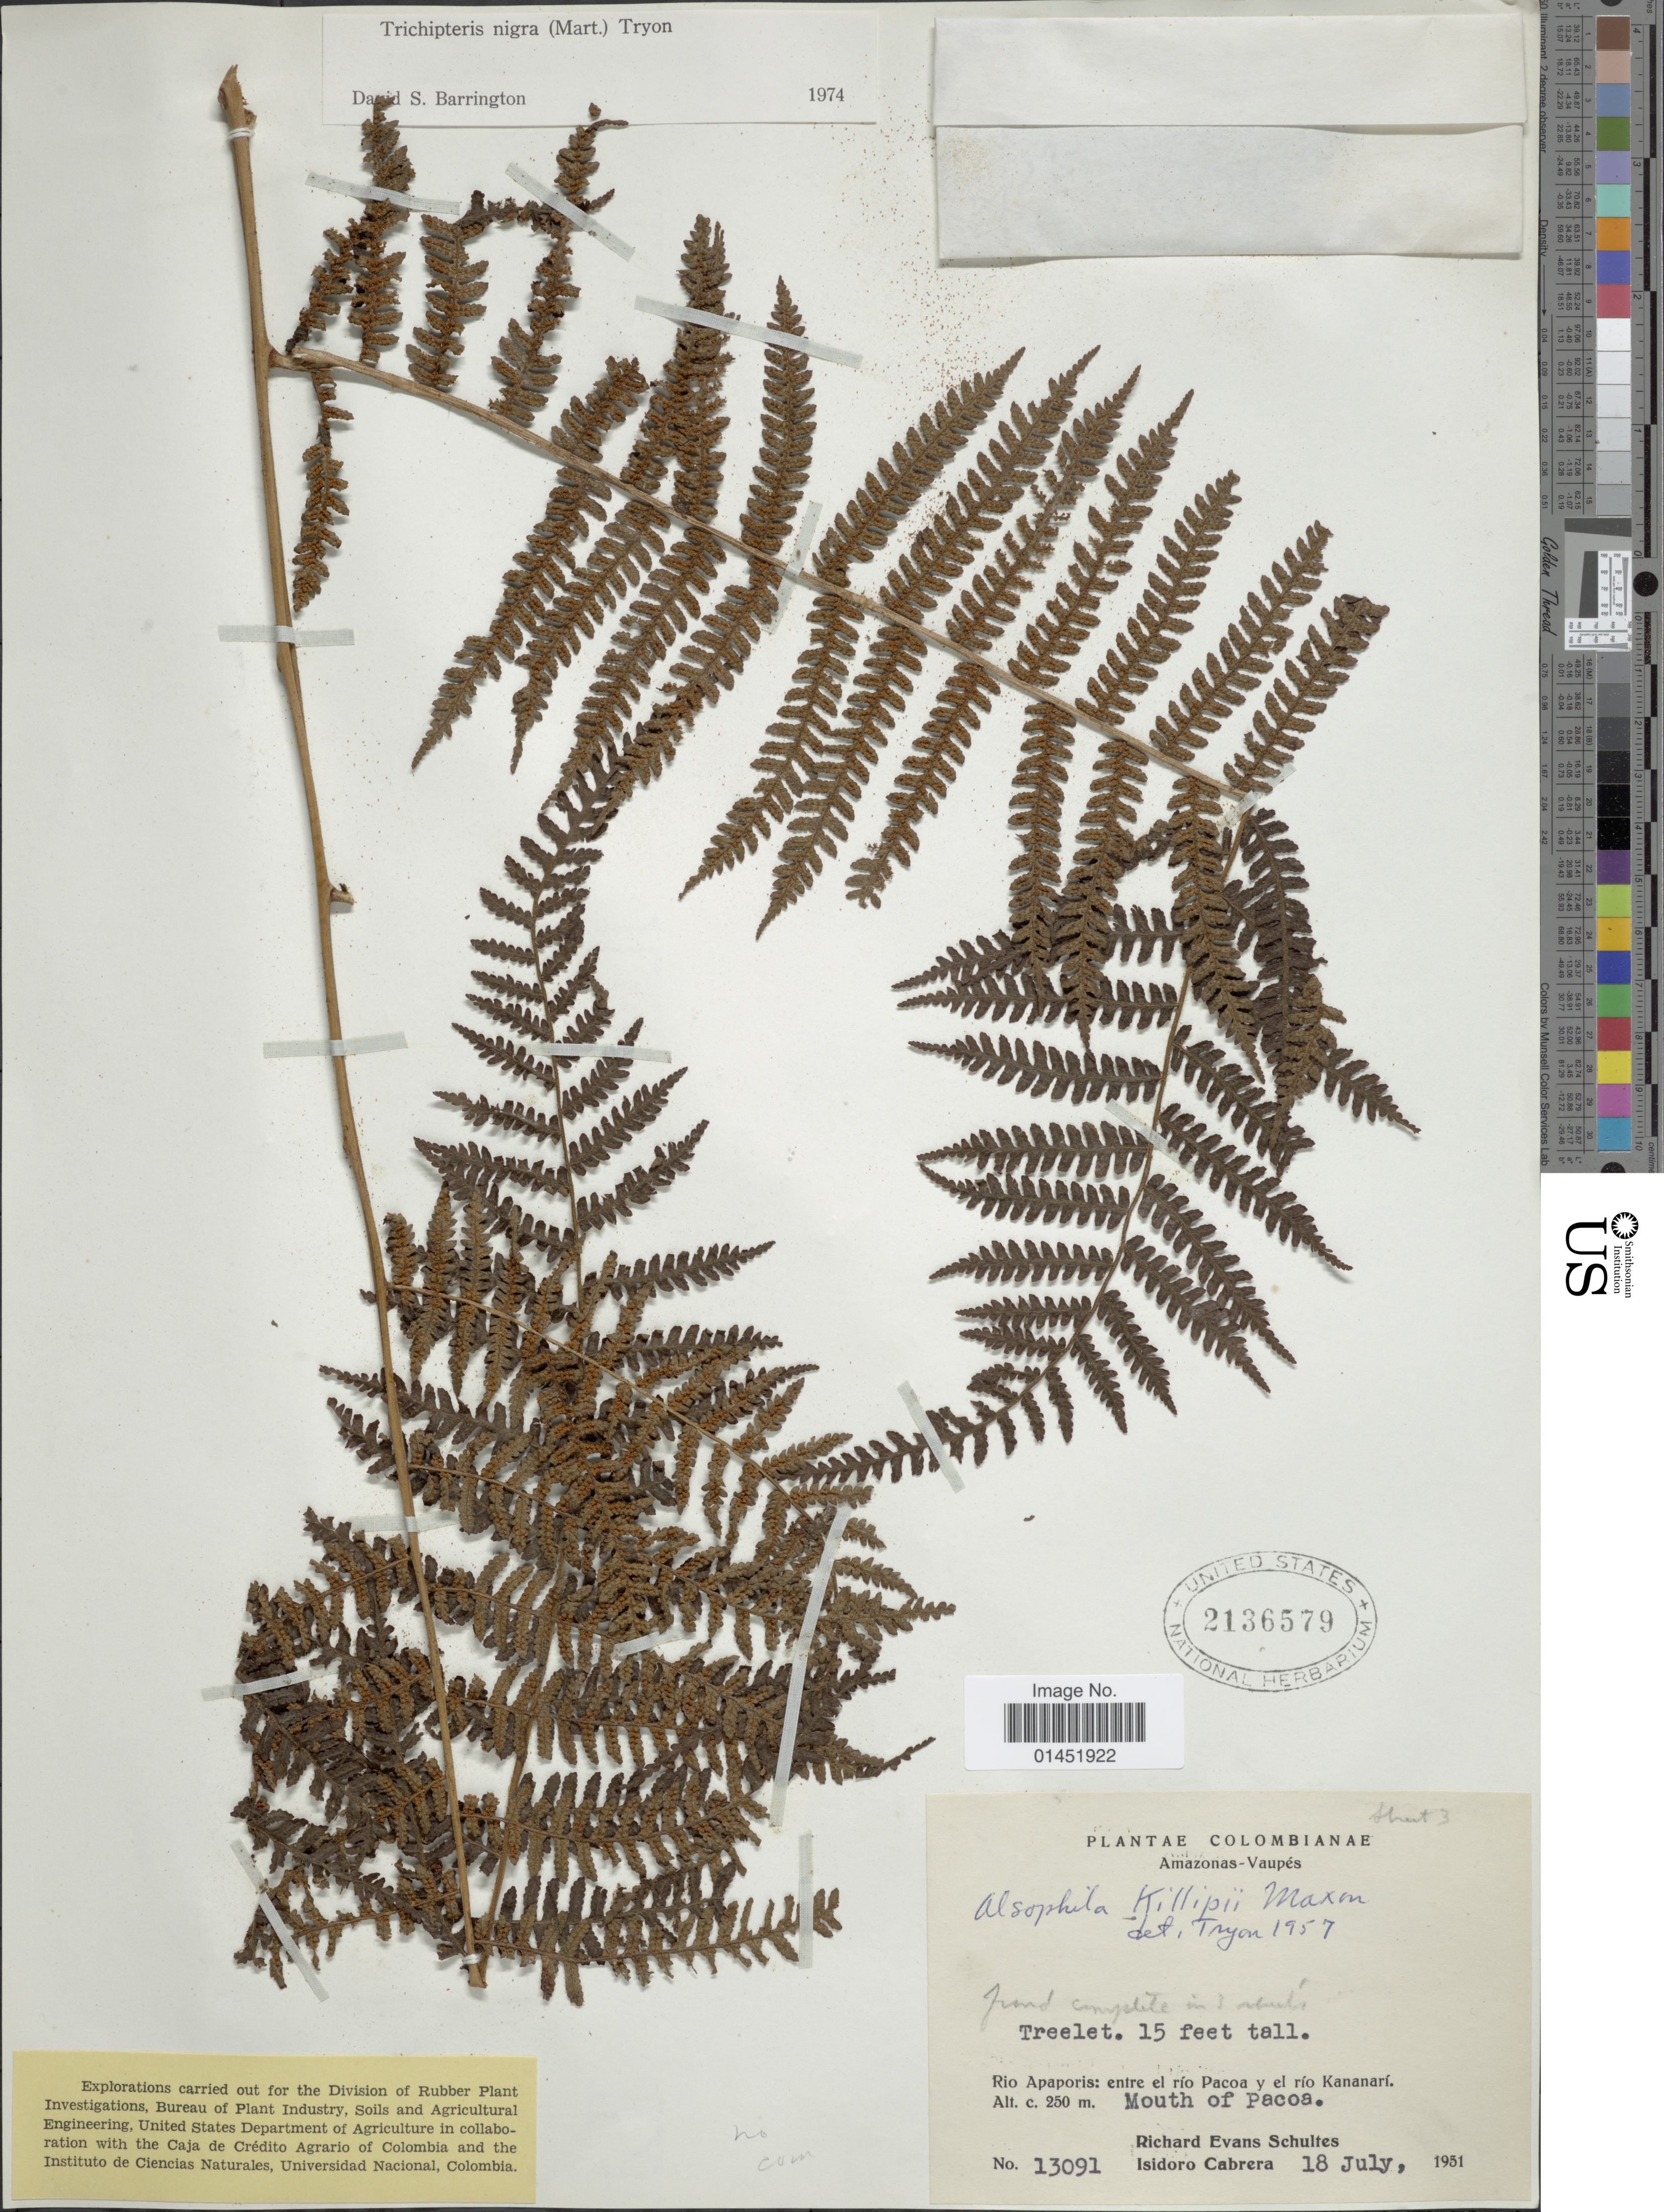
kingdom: Plantae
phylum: Tracheophyta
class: Polypodiopsida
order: Cyatheales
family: Cyatheaceae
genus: Cyathea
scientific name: Cyathea lasiosora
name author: (Mett. ex Kuhn) Domin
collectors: R. E. Schultes & I. Cabrera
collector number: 13091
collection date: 1951-07-18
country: Colombia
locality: Amazonas-Vaupés, Rio Apaporis: entre el rio Pacoa y el rio Kananari, Mouth of Pacoa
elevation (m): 250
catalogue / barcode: US 2136579